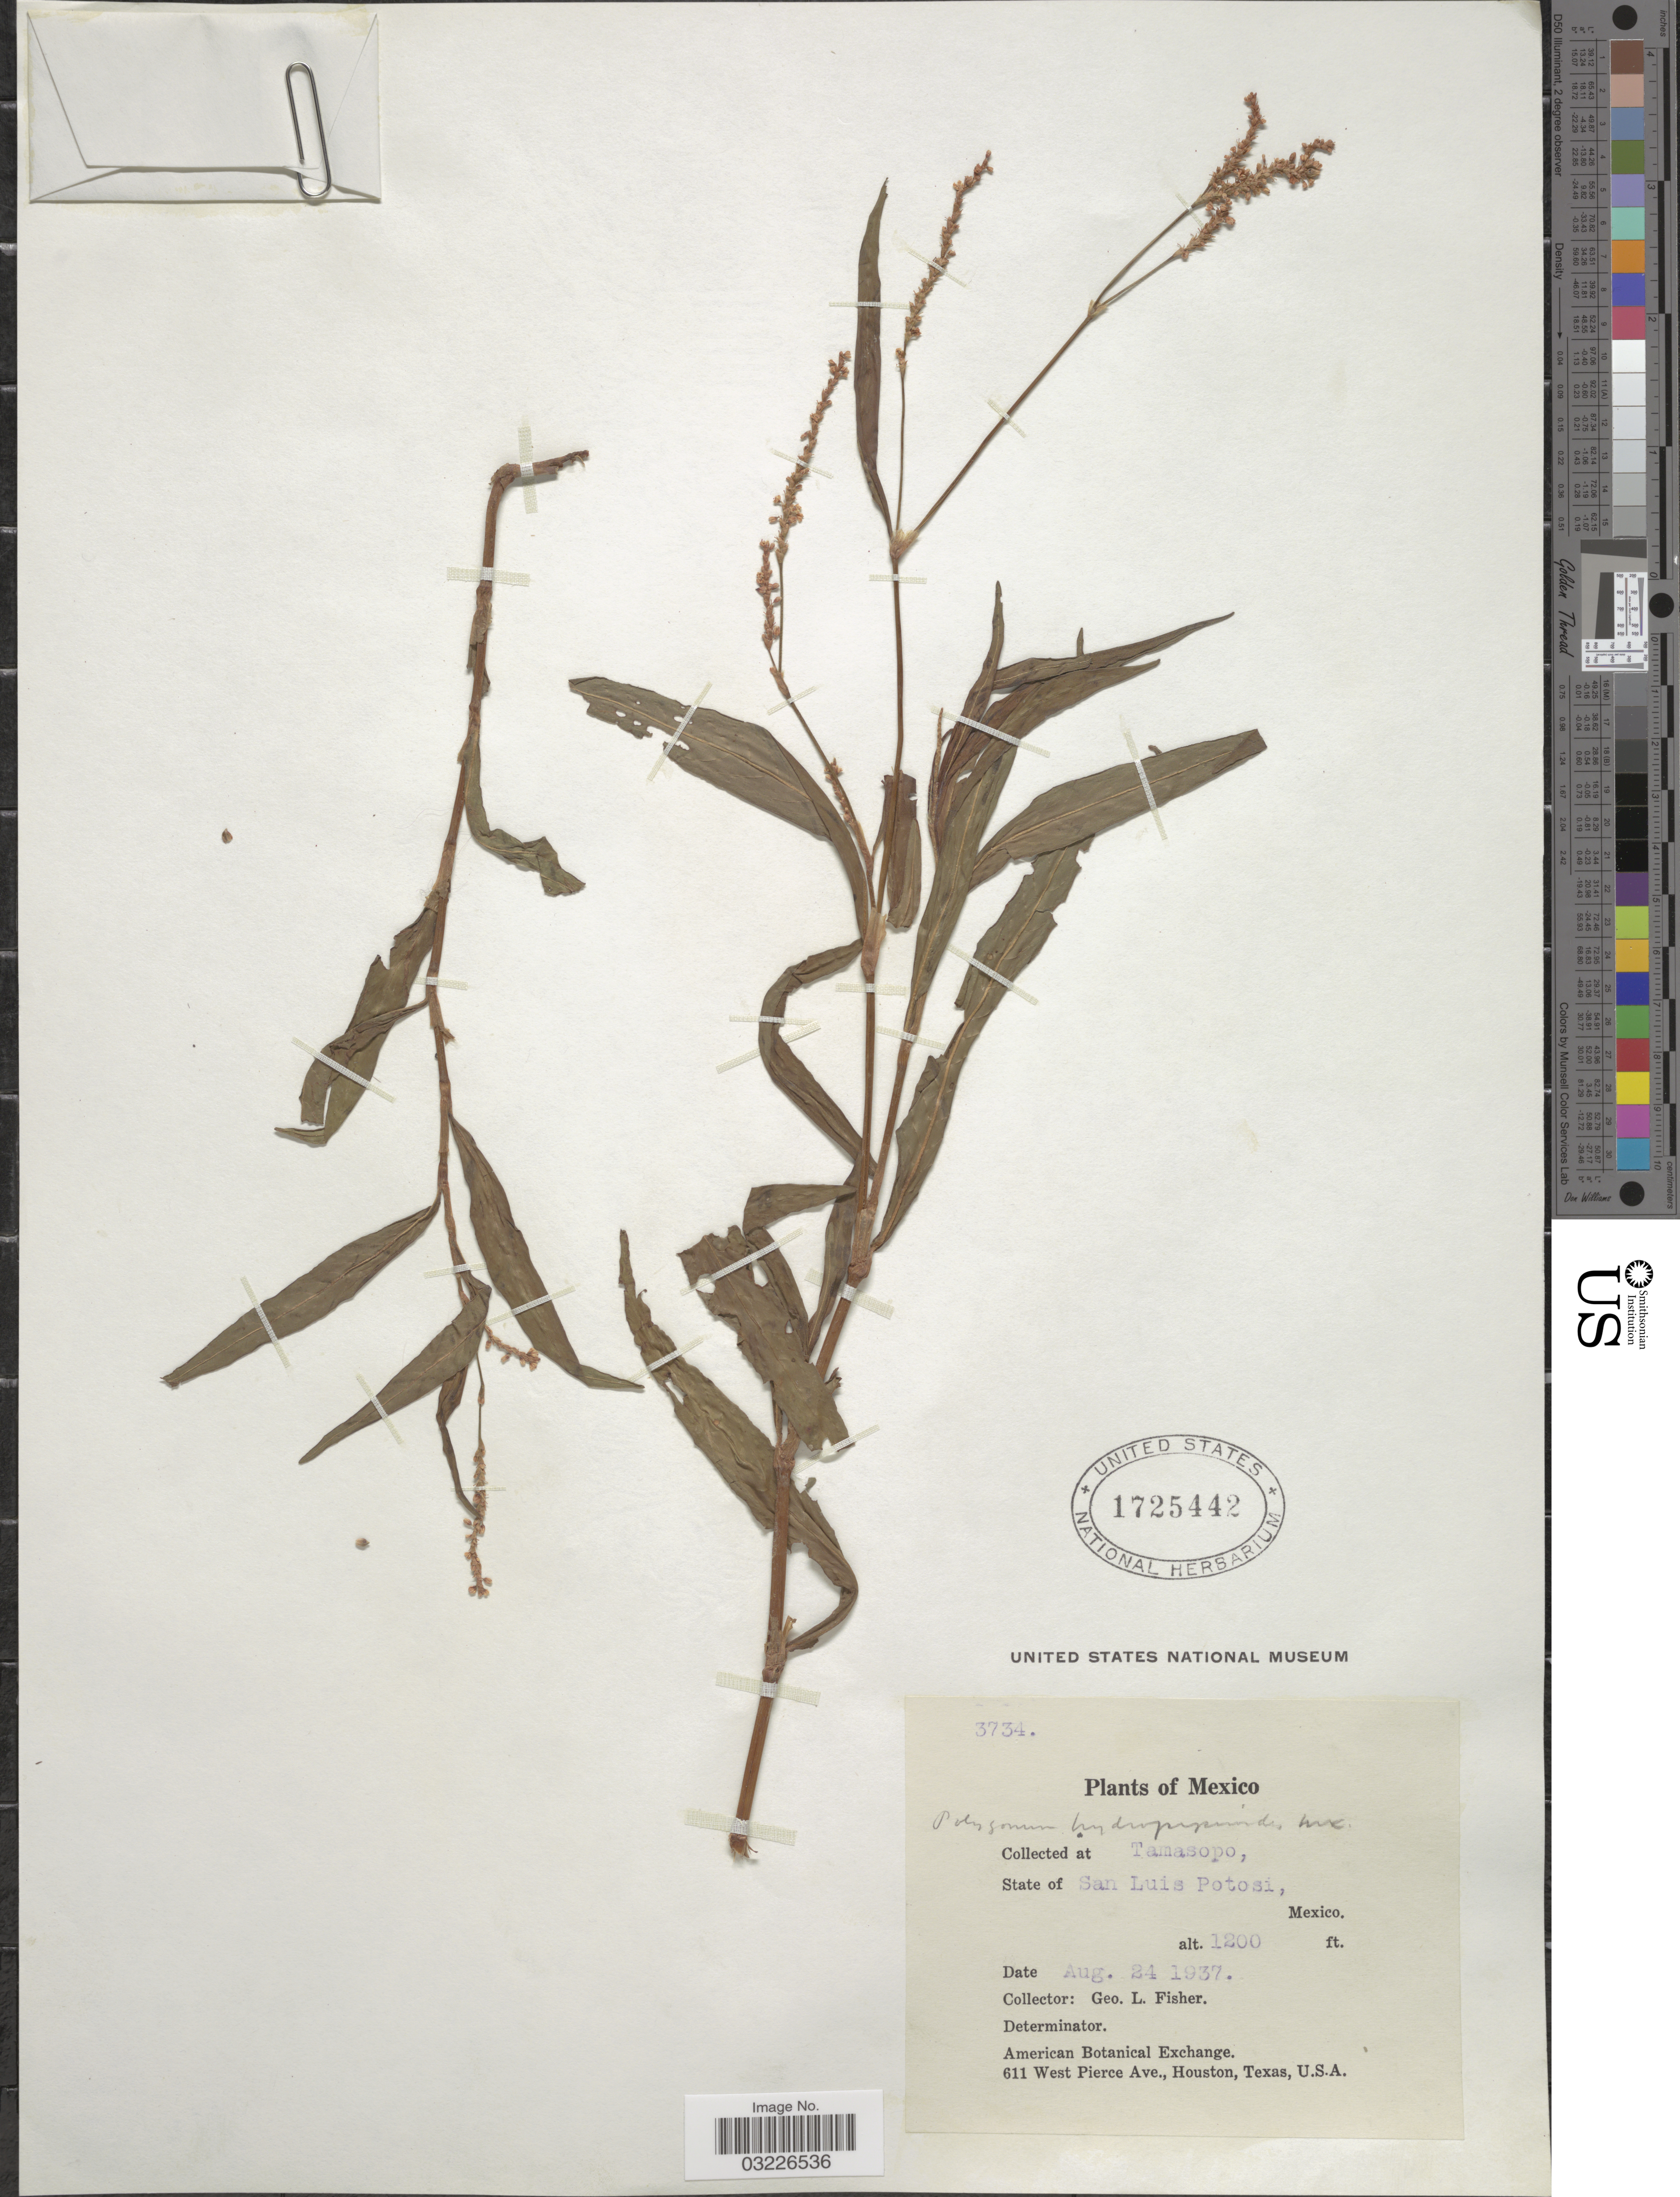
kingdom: Plantae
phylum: Tracheophyta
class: Magnoliopsida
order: Caryophyllales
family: Polygonaceae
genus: Polygonum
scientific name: Polygonum persicarioides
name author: Kunth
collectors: G. L. Fisher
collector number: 3734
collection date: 1937-08-24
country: Mexico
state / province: San Luis Potosí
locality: Tamasopo.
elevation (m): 366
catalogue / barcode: US 1725442